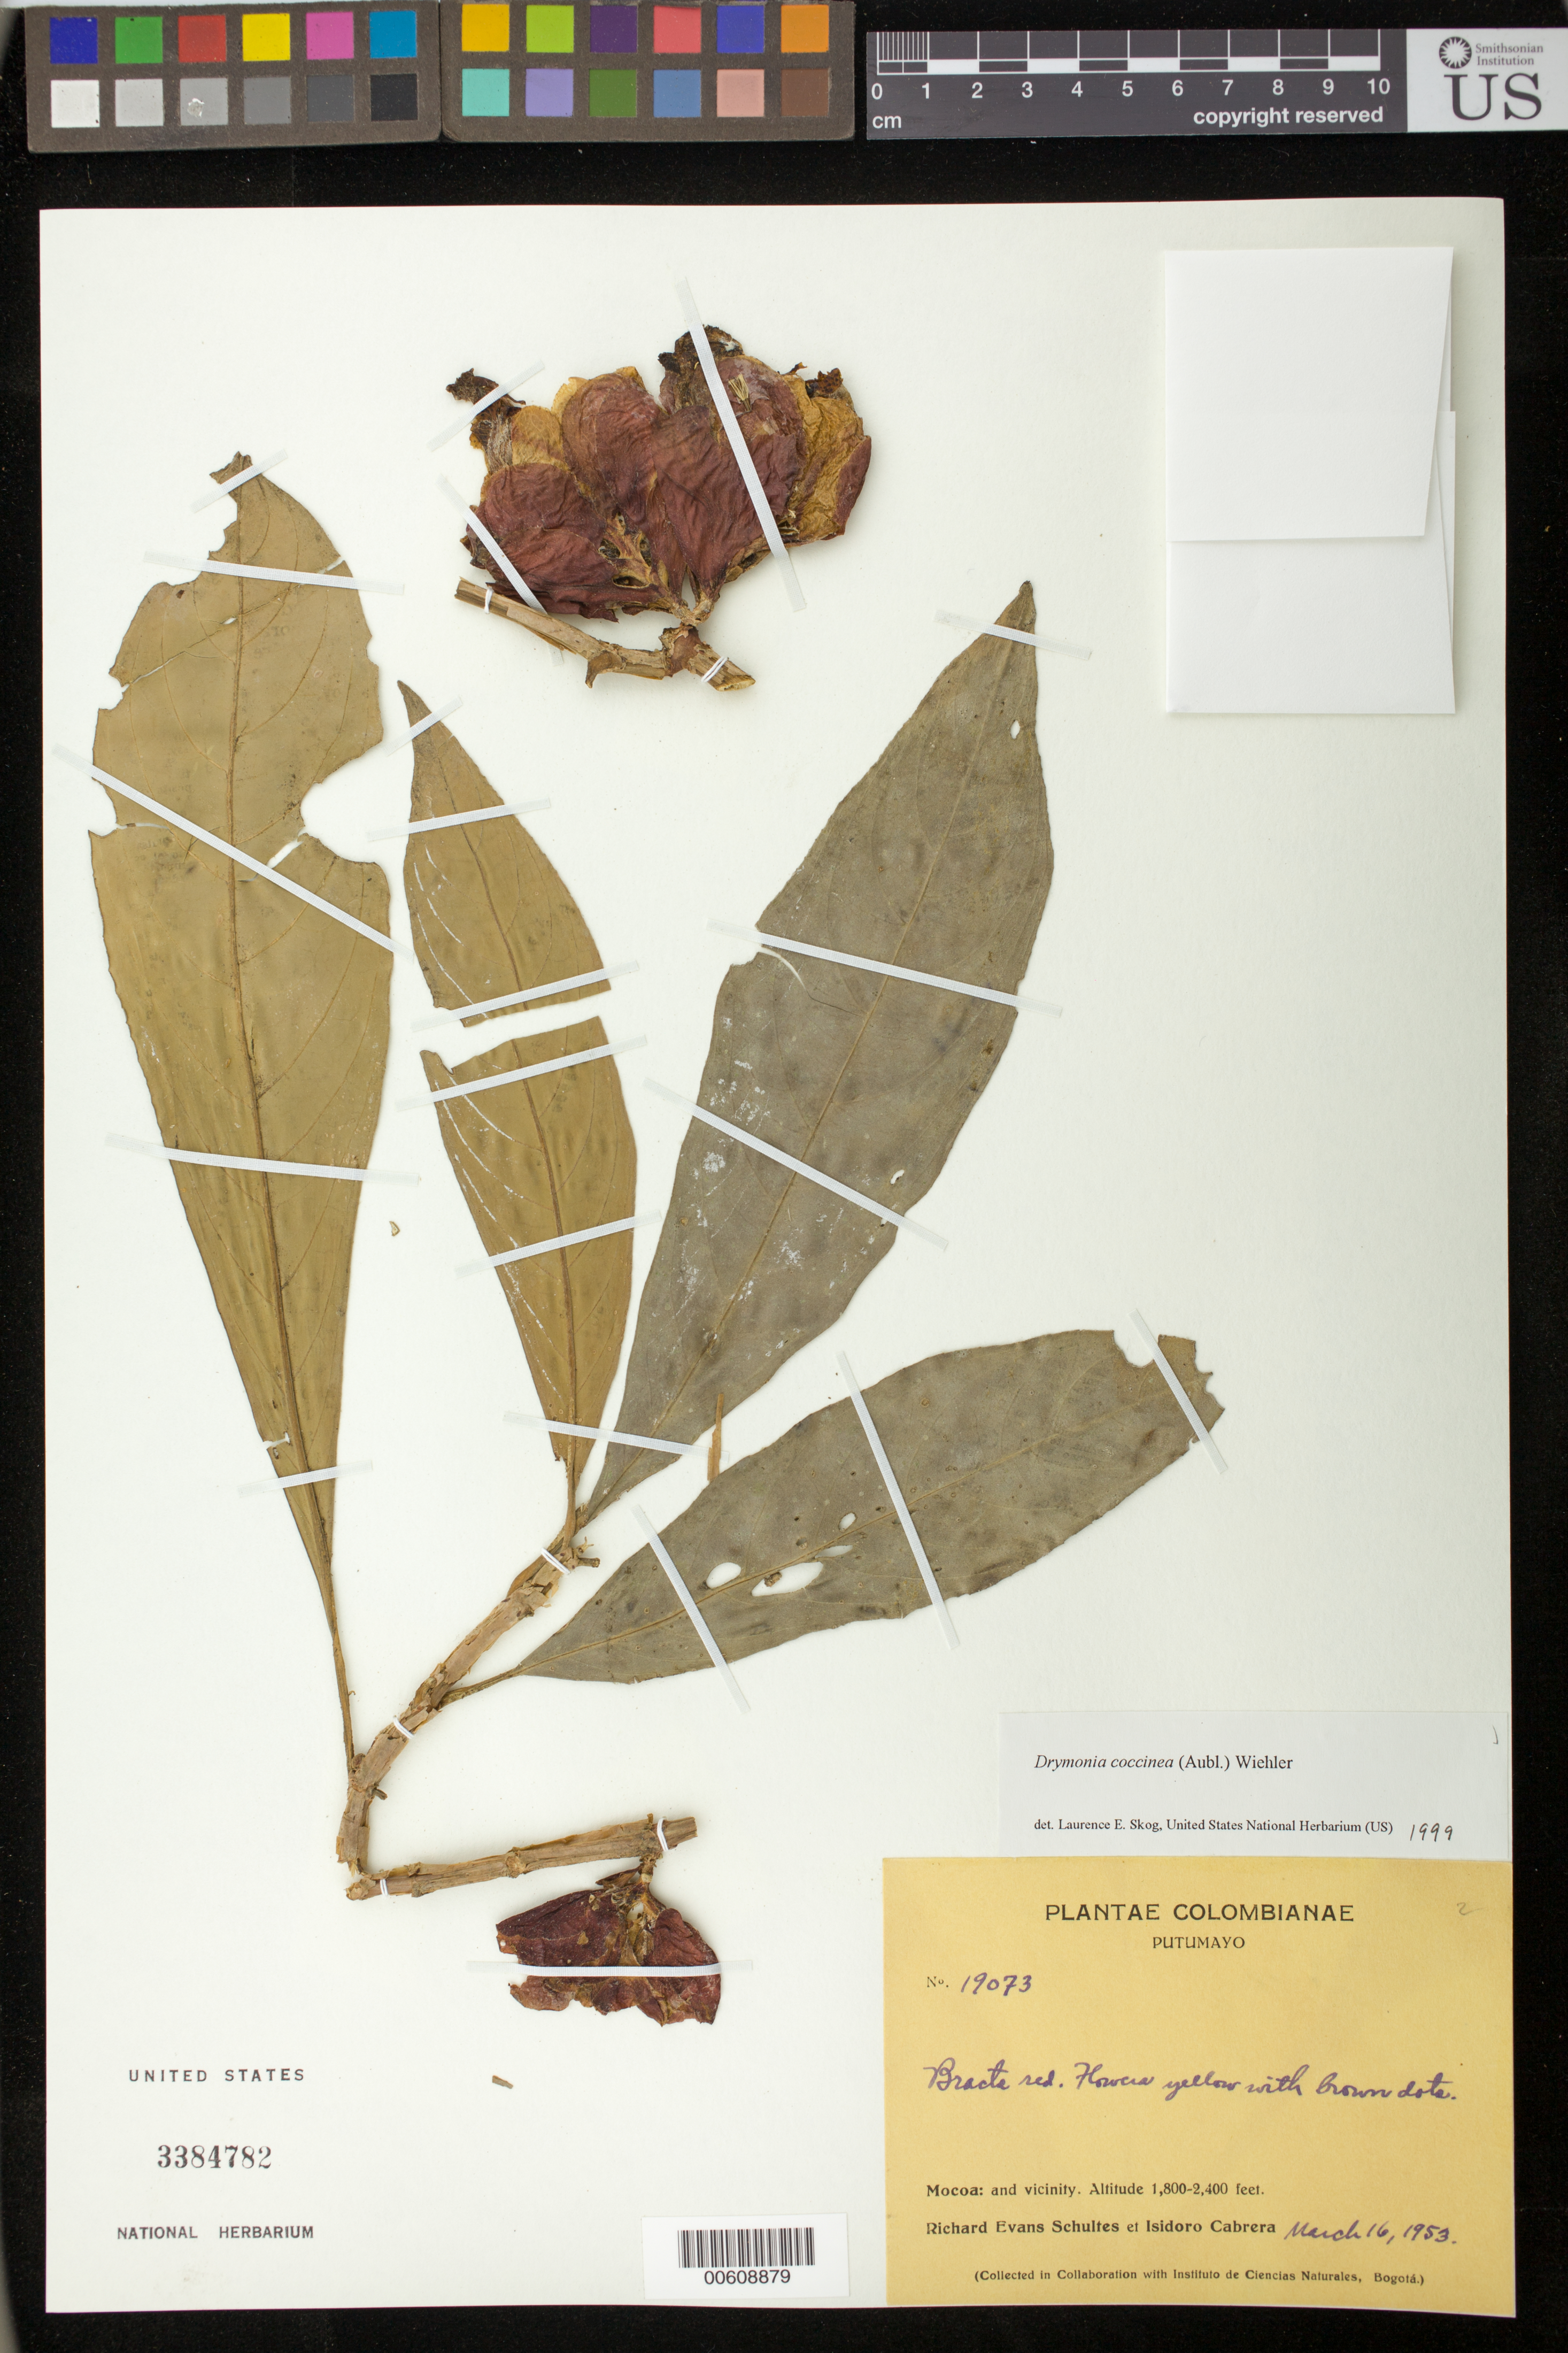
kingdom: Plantae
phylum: Tracheophyta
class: Magnoliopsida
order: Lamiales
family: Gesneriaceae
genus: Drymonia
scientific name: Drymonia coccinea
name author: (Aubl.) Wiehler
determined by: Skog, Laurence E.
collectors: R. E. Schultes & I. Cabrera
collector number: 19073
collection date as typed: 16 Mar 1953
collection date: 1953-03-16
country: Colombia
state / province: Putumayo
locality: Mocoa, and vicinity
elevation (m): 549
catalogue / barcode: US 3384782